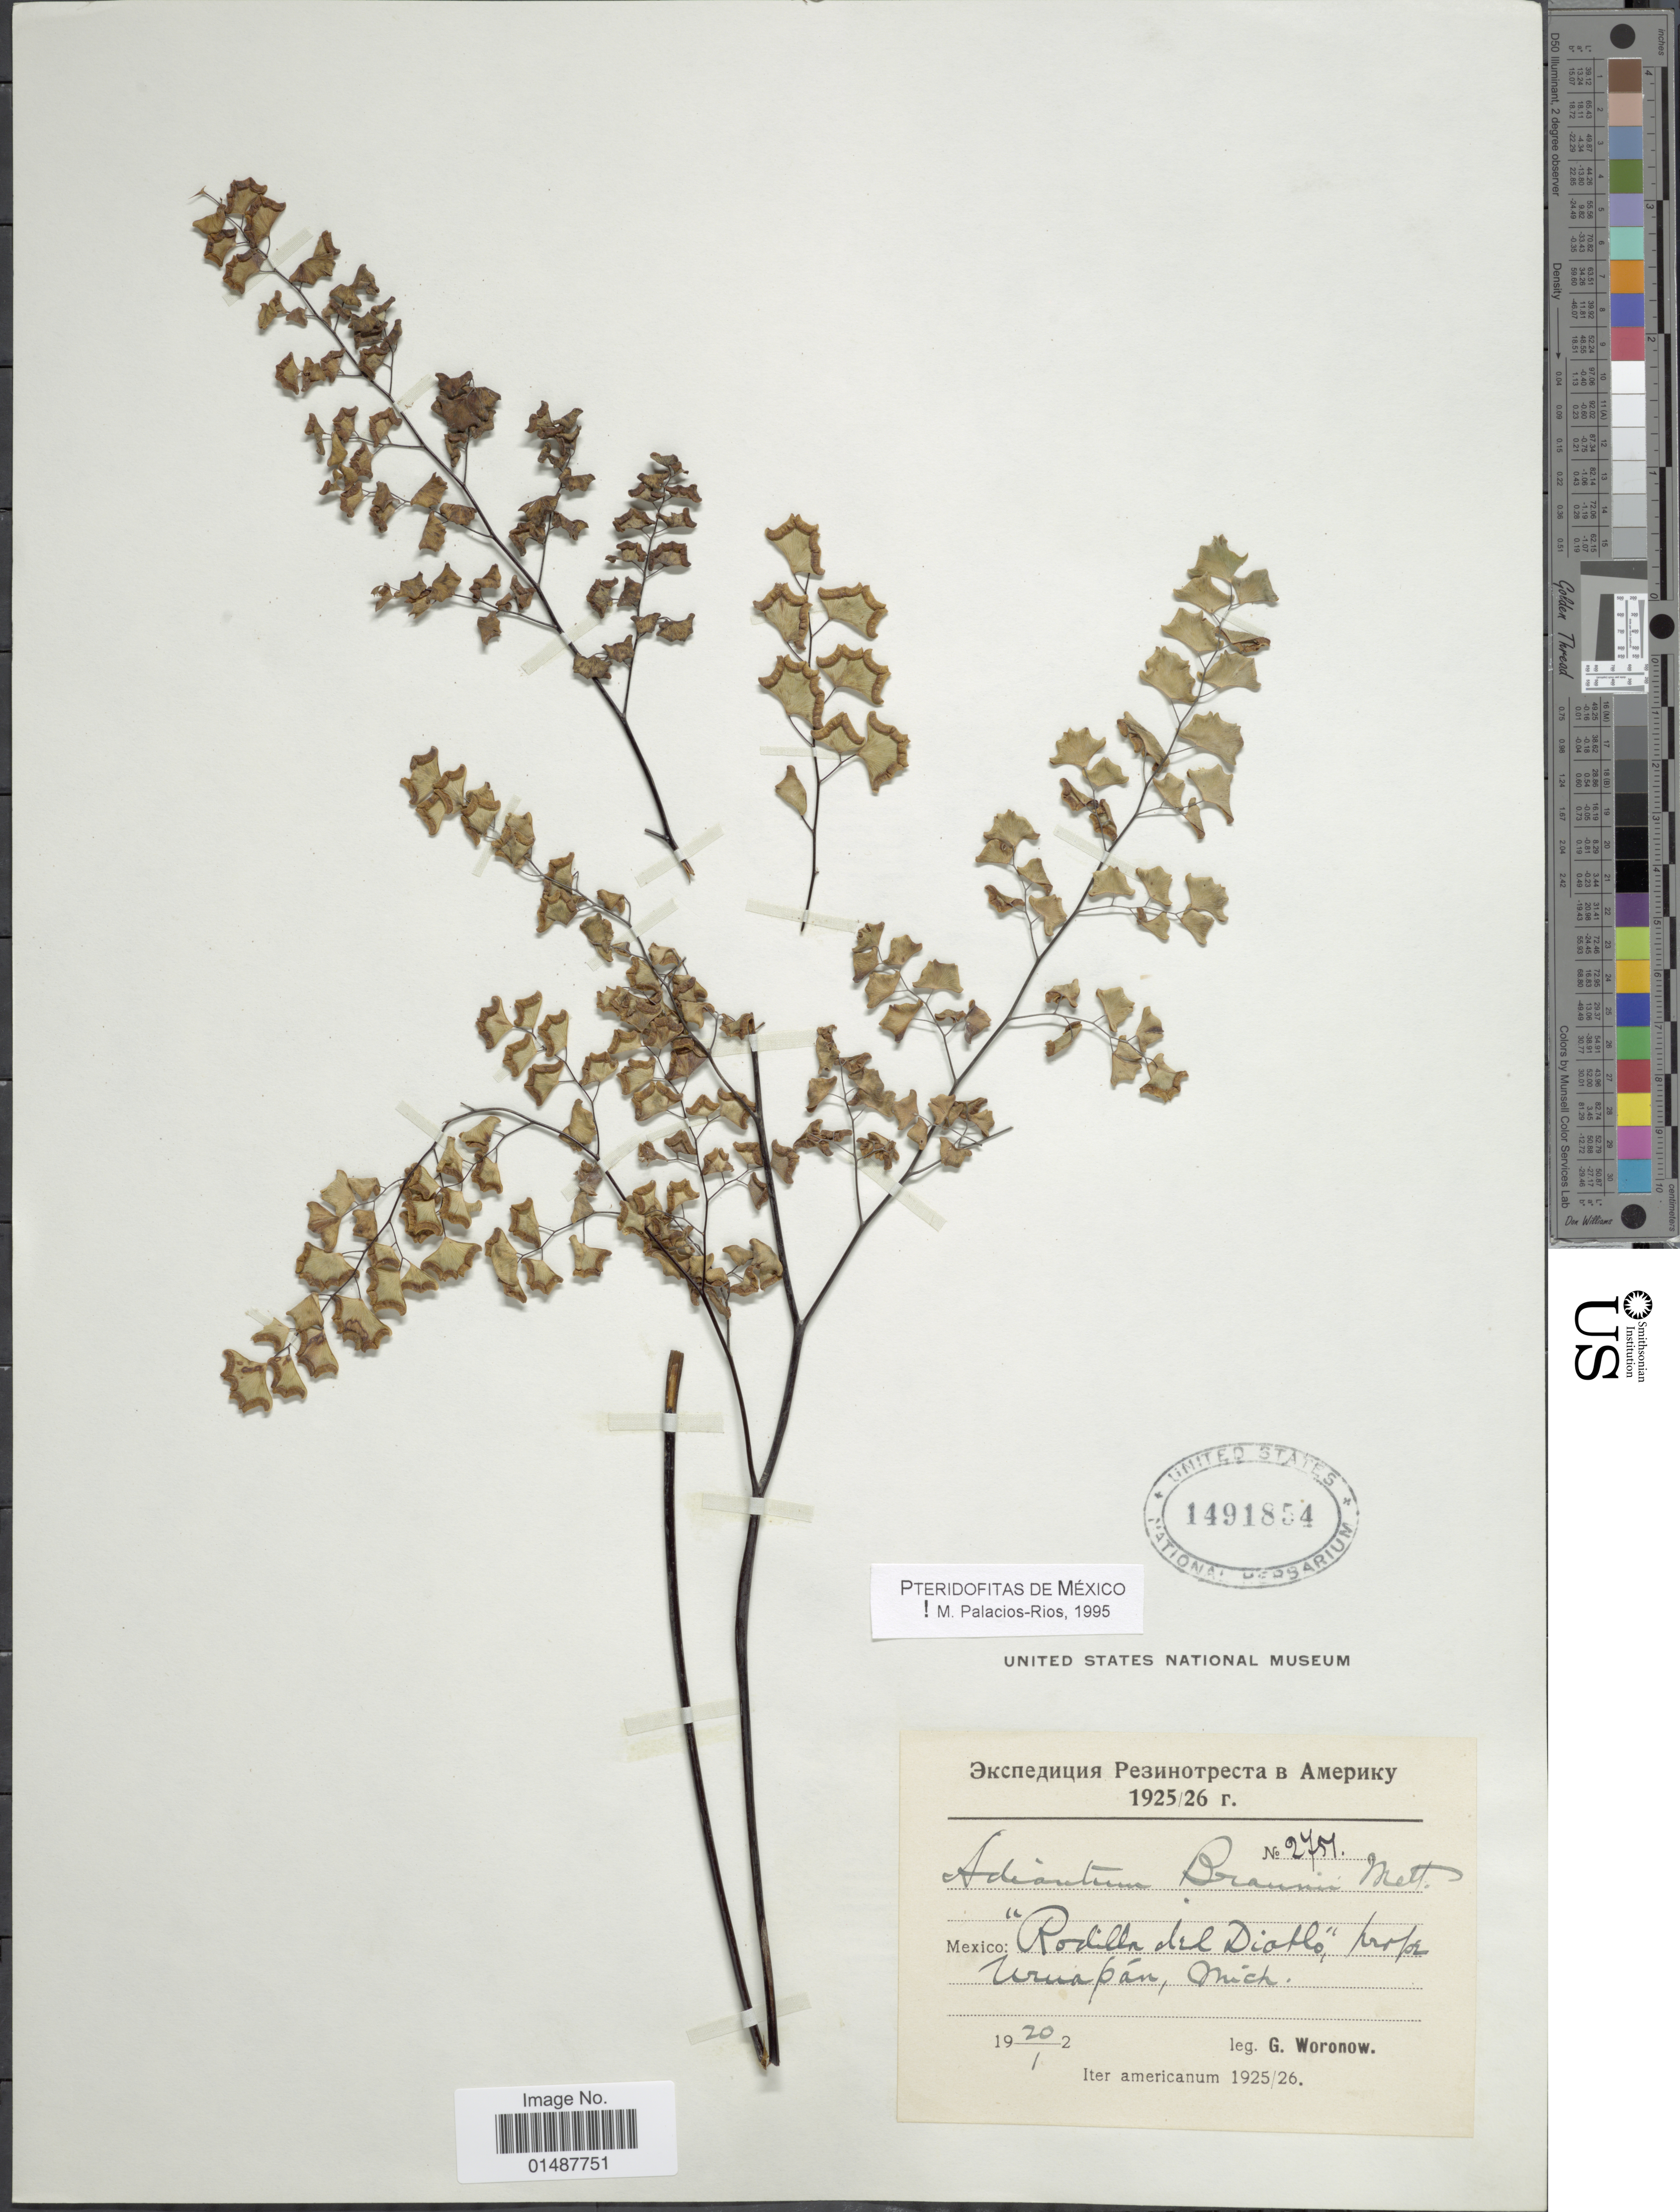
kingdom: Plantae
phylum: Tracheophyta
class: Polypodiopsida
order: Polypodiales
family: Pteridaceae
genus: Adiantum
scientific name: Adiantum braunii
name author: Mett. ex Kuhn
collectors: G. Woronow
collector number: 2757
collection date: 1925/1926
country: Mexico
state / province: Michoacán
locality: Mexico: "Rodilla del Diablo" prope Uruapan, Mich.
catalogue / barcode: US 1491854